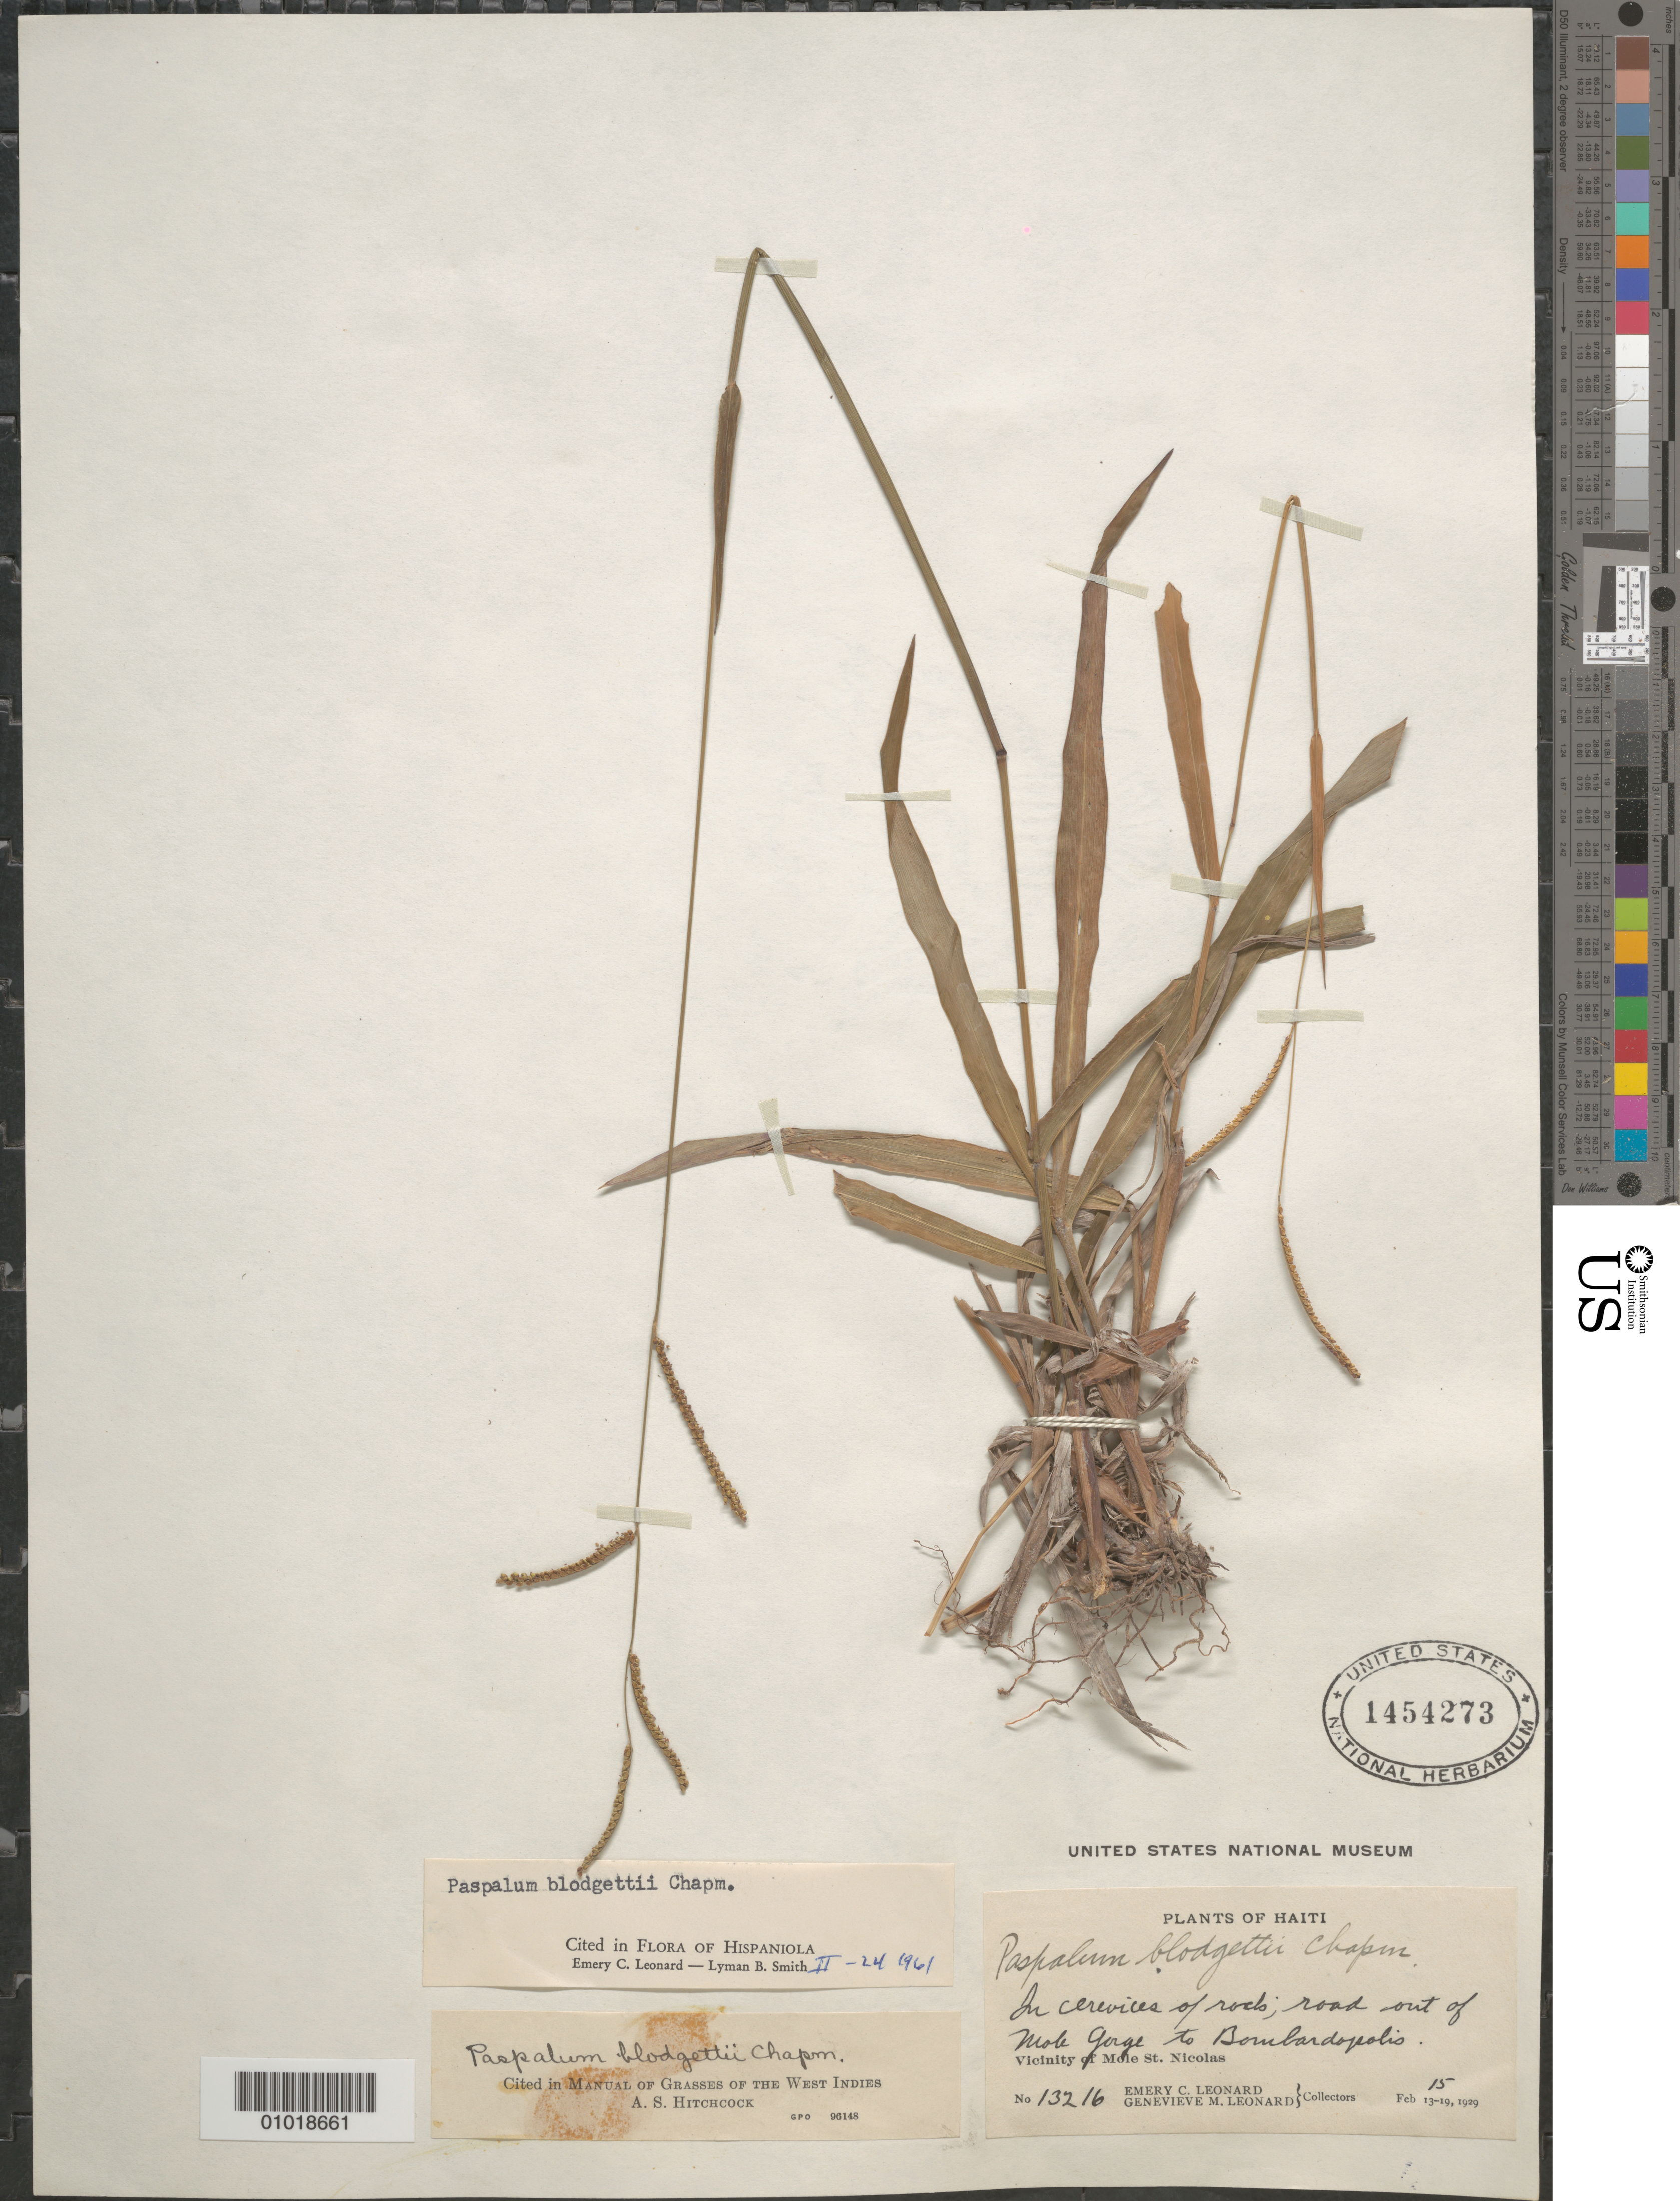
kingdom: Plantae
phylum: Tracheophyta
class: Liliopsida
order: Poales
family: Poaceae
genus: Paspalum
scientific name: Paspalum blodgettii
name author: Chapm.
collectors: E. C. Leonard & G. M. Leonard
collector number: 13216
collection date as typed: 15 Feb 1929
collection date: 1929-02-15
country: Haiti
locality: In crevices of rocks, road just out of Mole gorge to Bombardopolis, Vic. of Mole St. Nicholas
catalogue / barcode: US 1454273